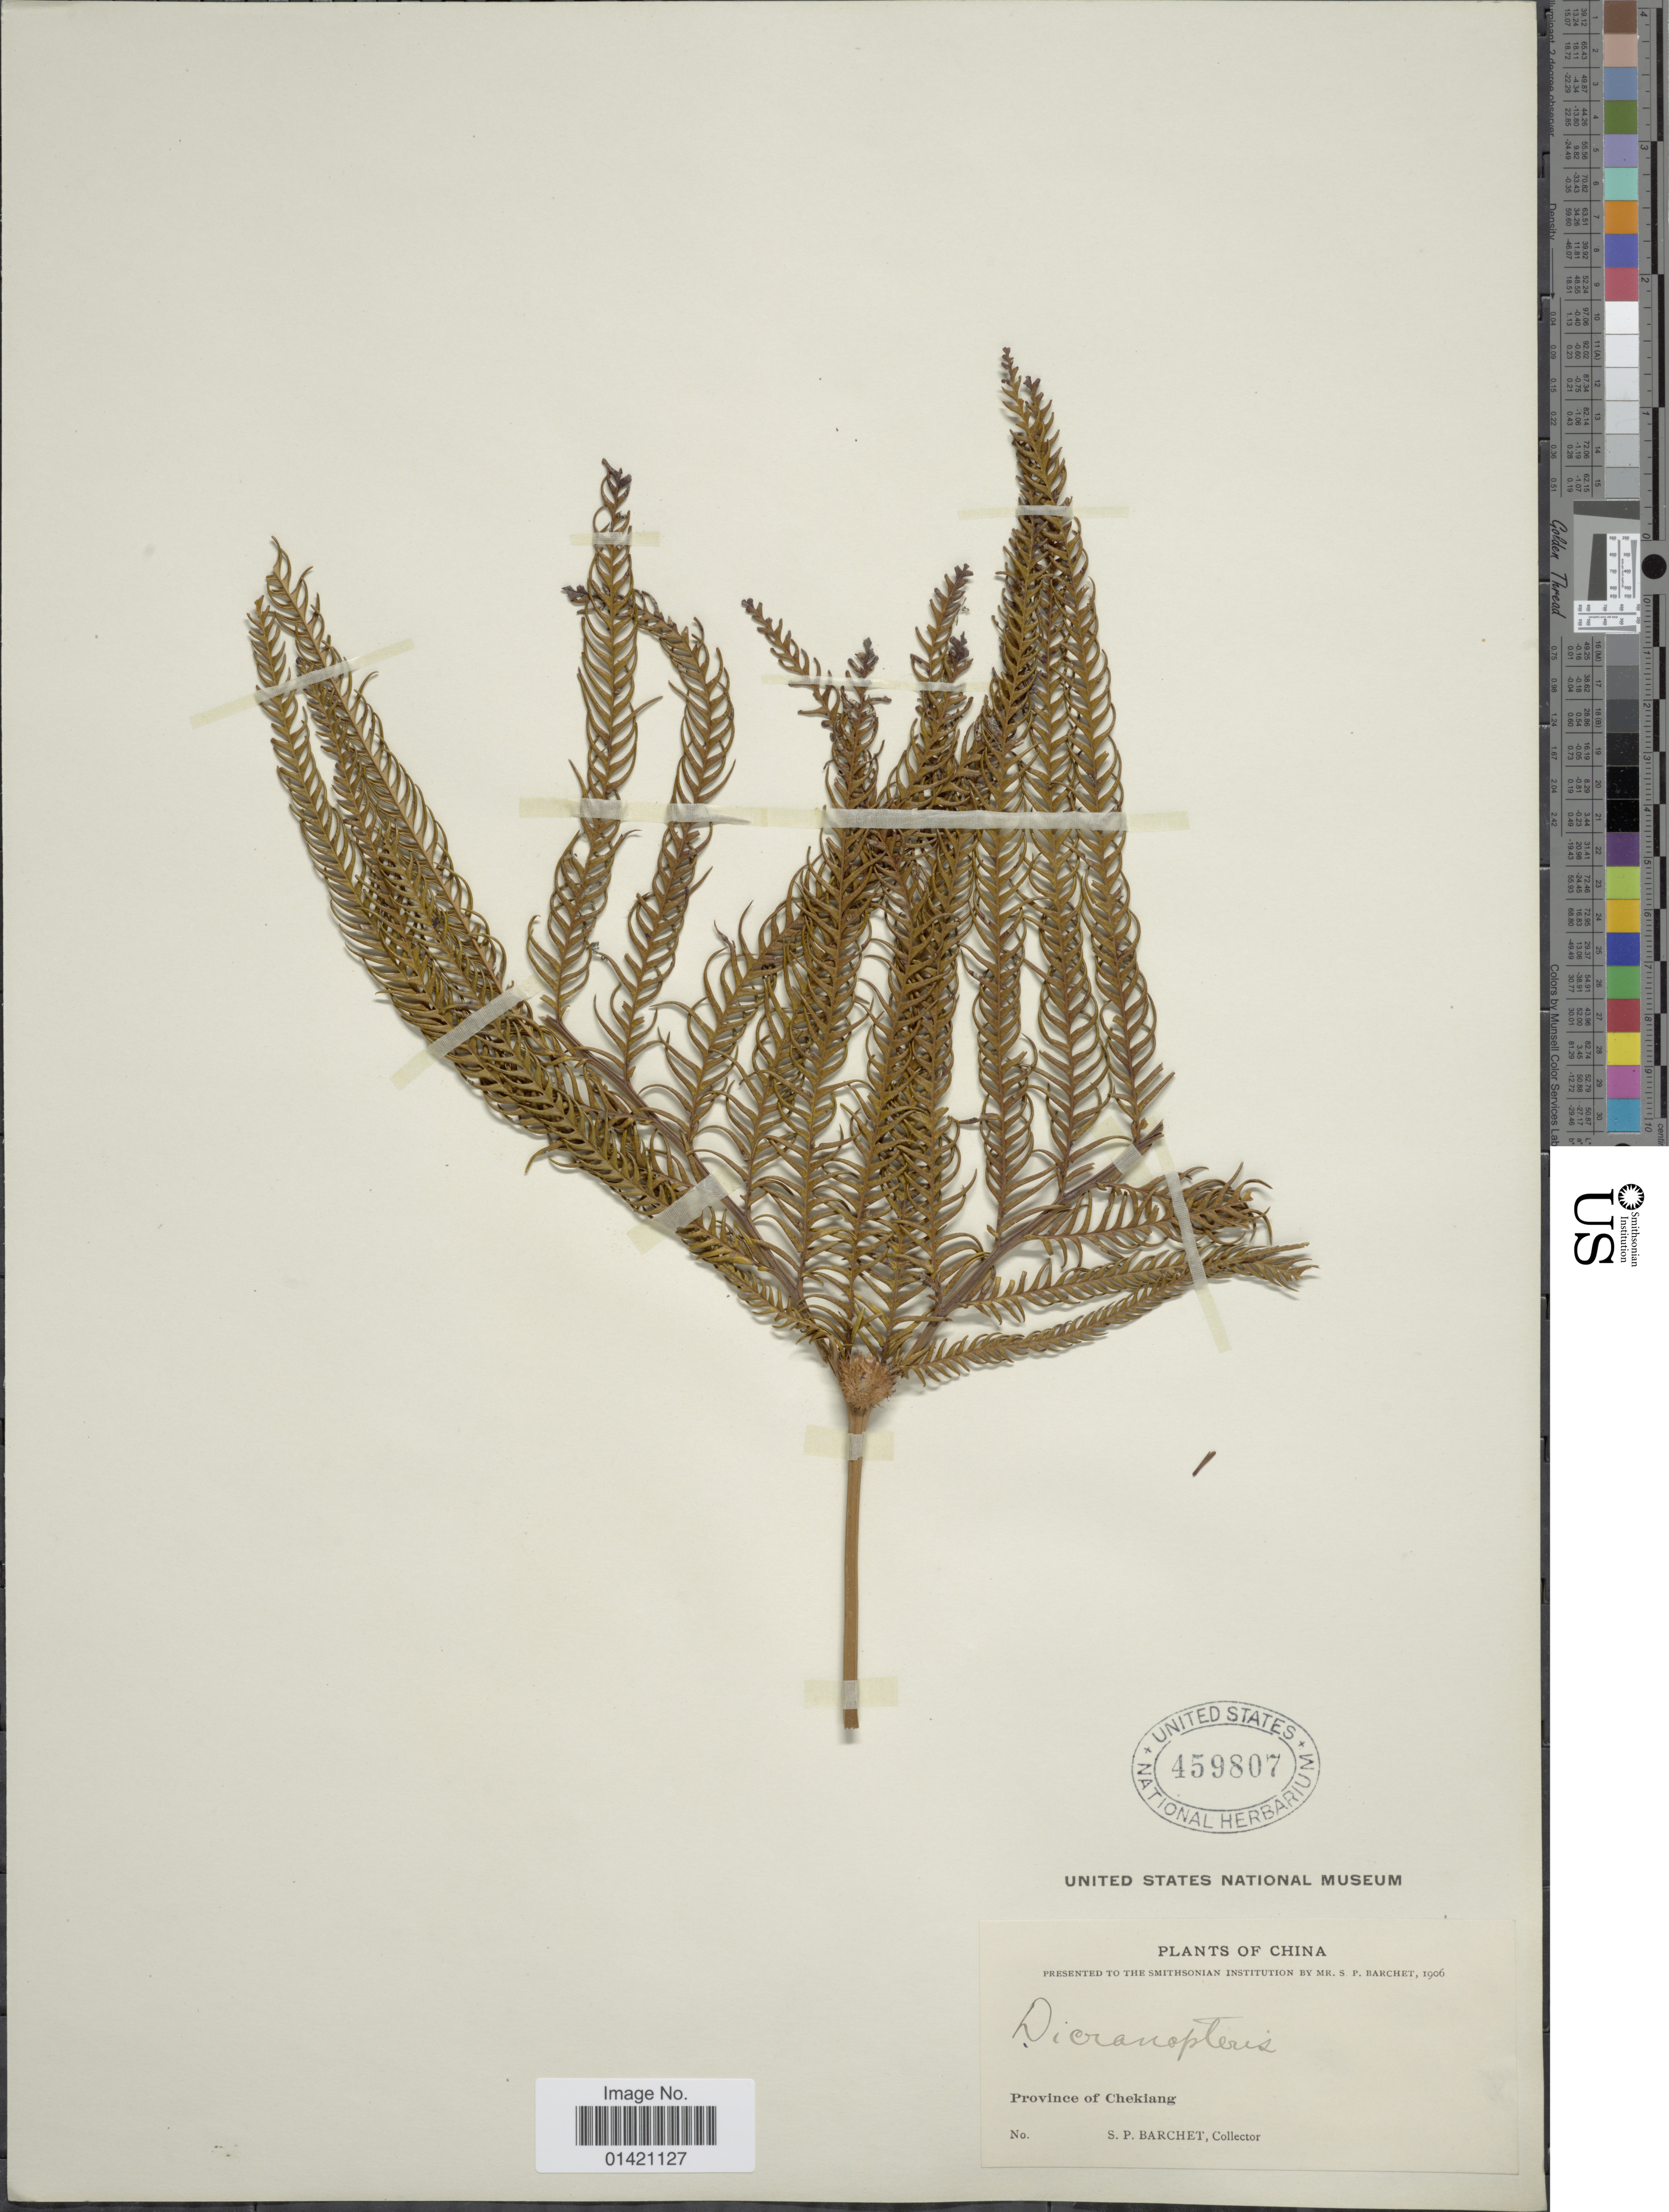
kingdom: Plantae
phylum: Tracheophyta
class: Polypodiopsida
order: Gleicheniales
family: Gleicheniaceae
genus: Diplopterygium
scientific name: Diplopterygium laevissimum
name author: (Christ) Nakai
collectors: S. P. Barchet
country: China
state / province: Zhejiang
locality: Province of Chekiang.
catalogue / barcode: US 459807